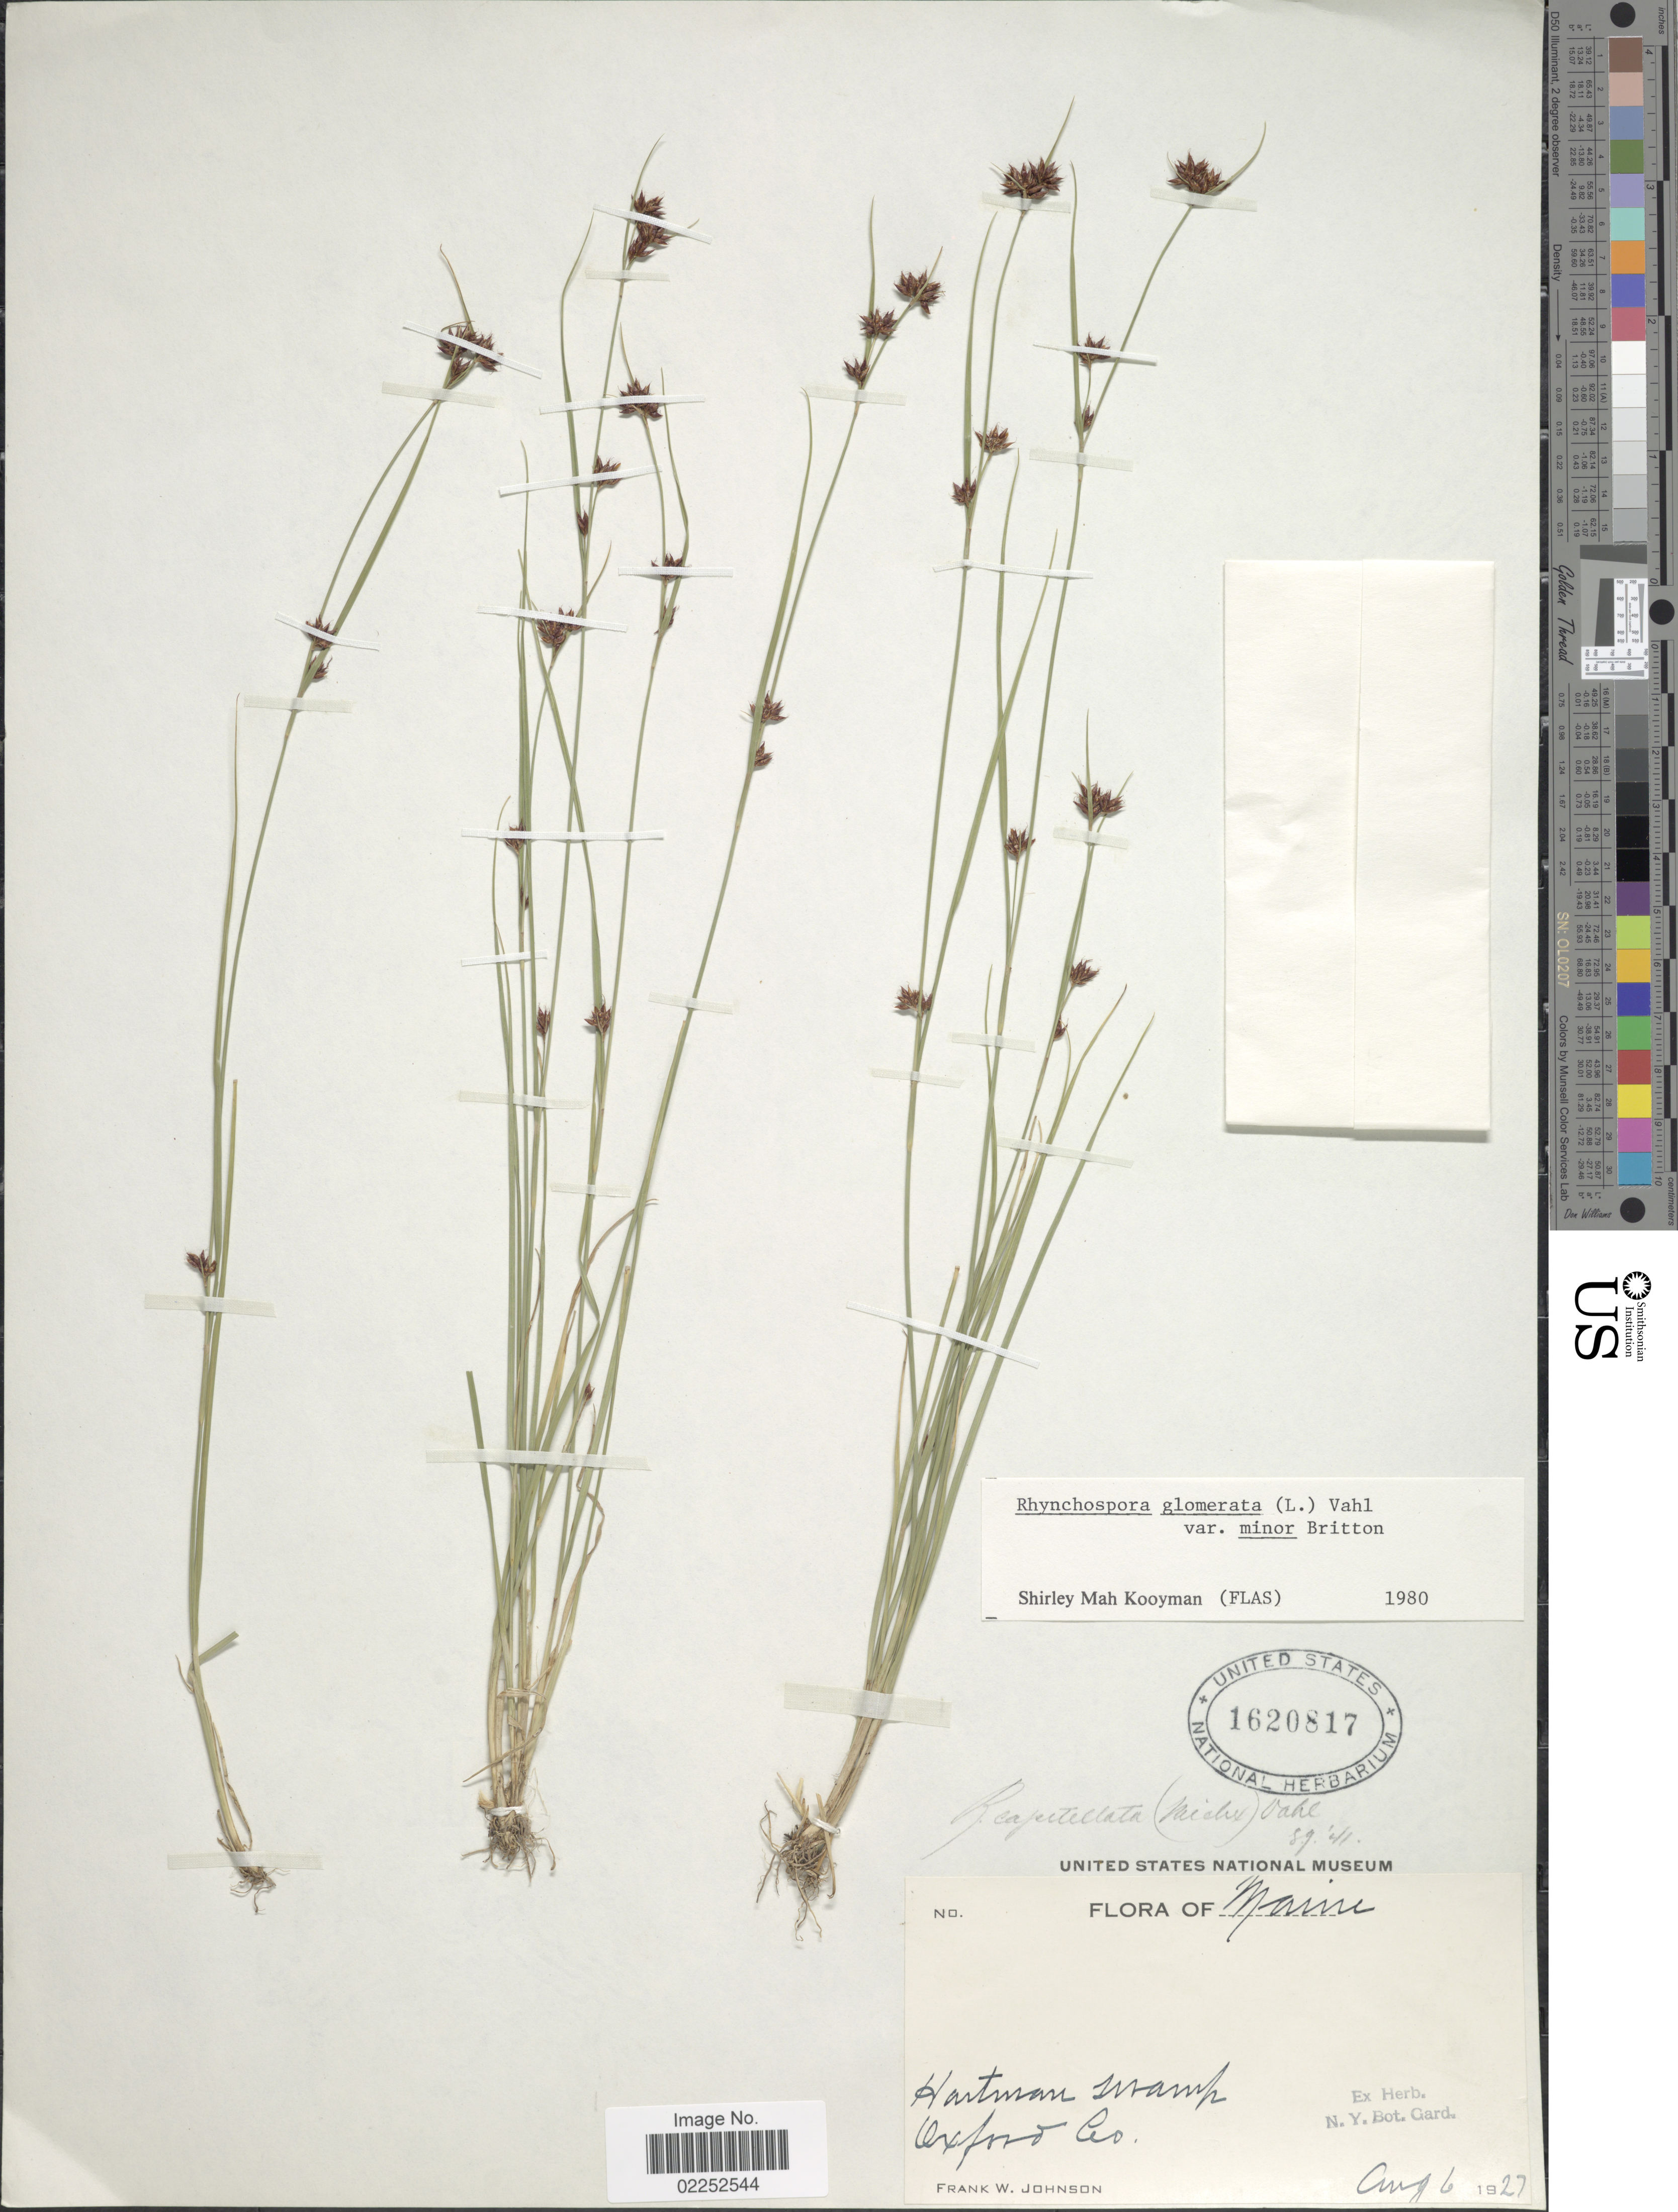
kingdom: Plantae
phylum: Tracheophyta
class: Liliopsida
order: Poales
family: Cyperaceae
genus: Rhynchospora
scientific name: Rhynchospora capitellata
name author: (Michx.) Vahl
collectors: F. W. Johnson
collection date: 1927-08-06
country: United States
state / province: Maine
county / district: Oxford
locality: Hartman swamp, Oxford Co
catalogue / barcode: US 1620817